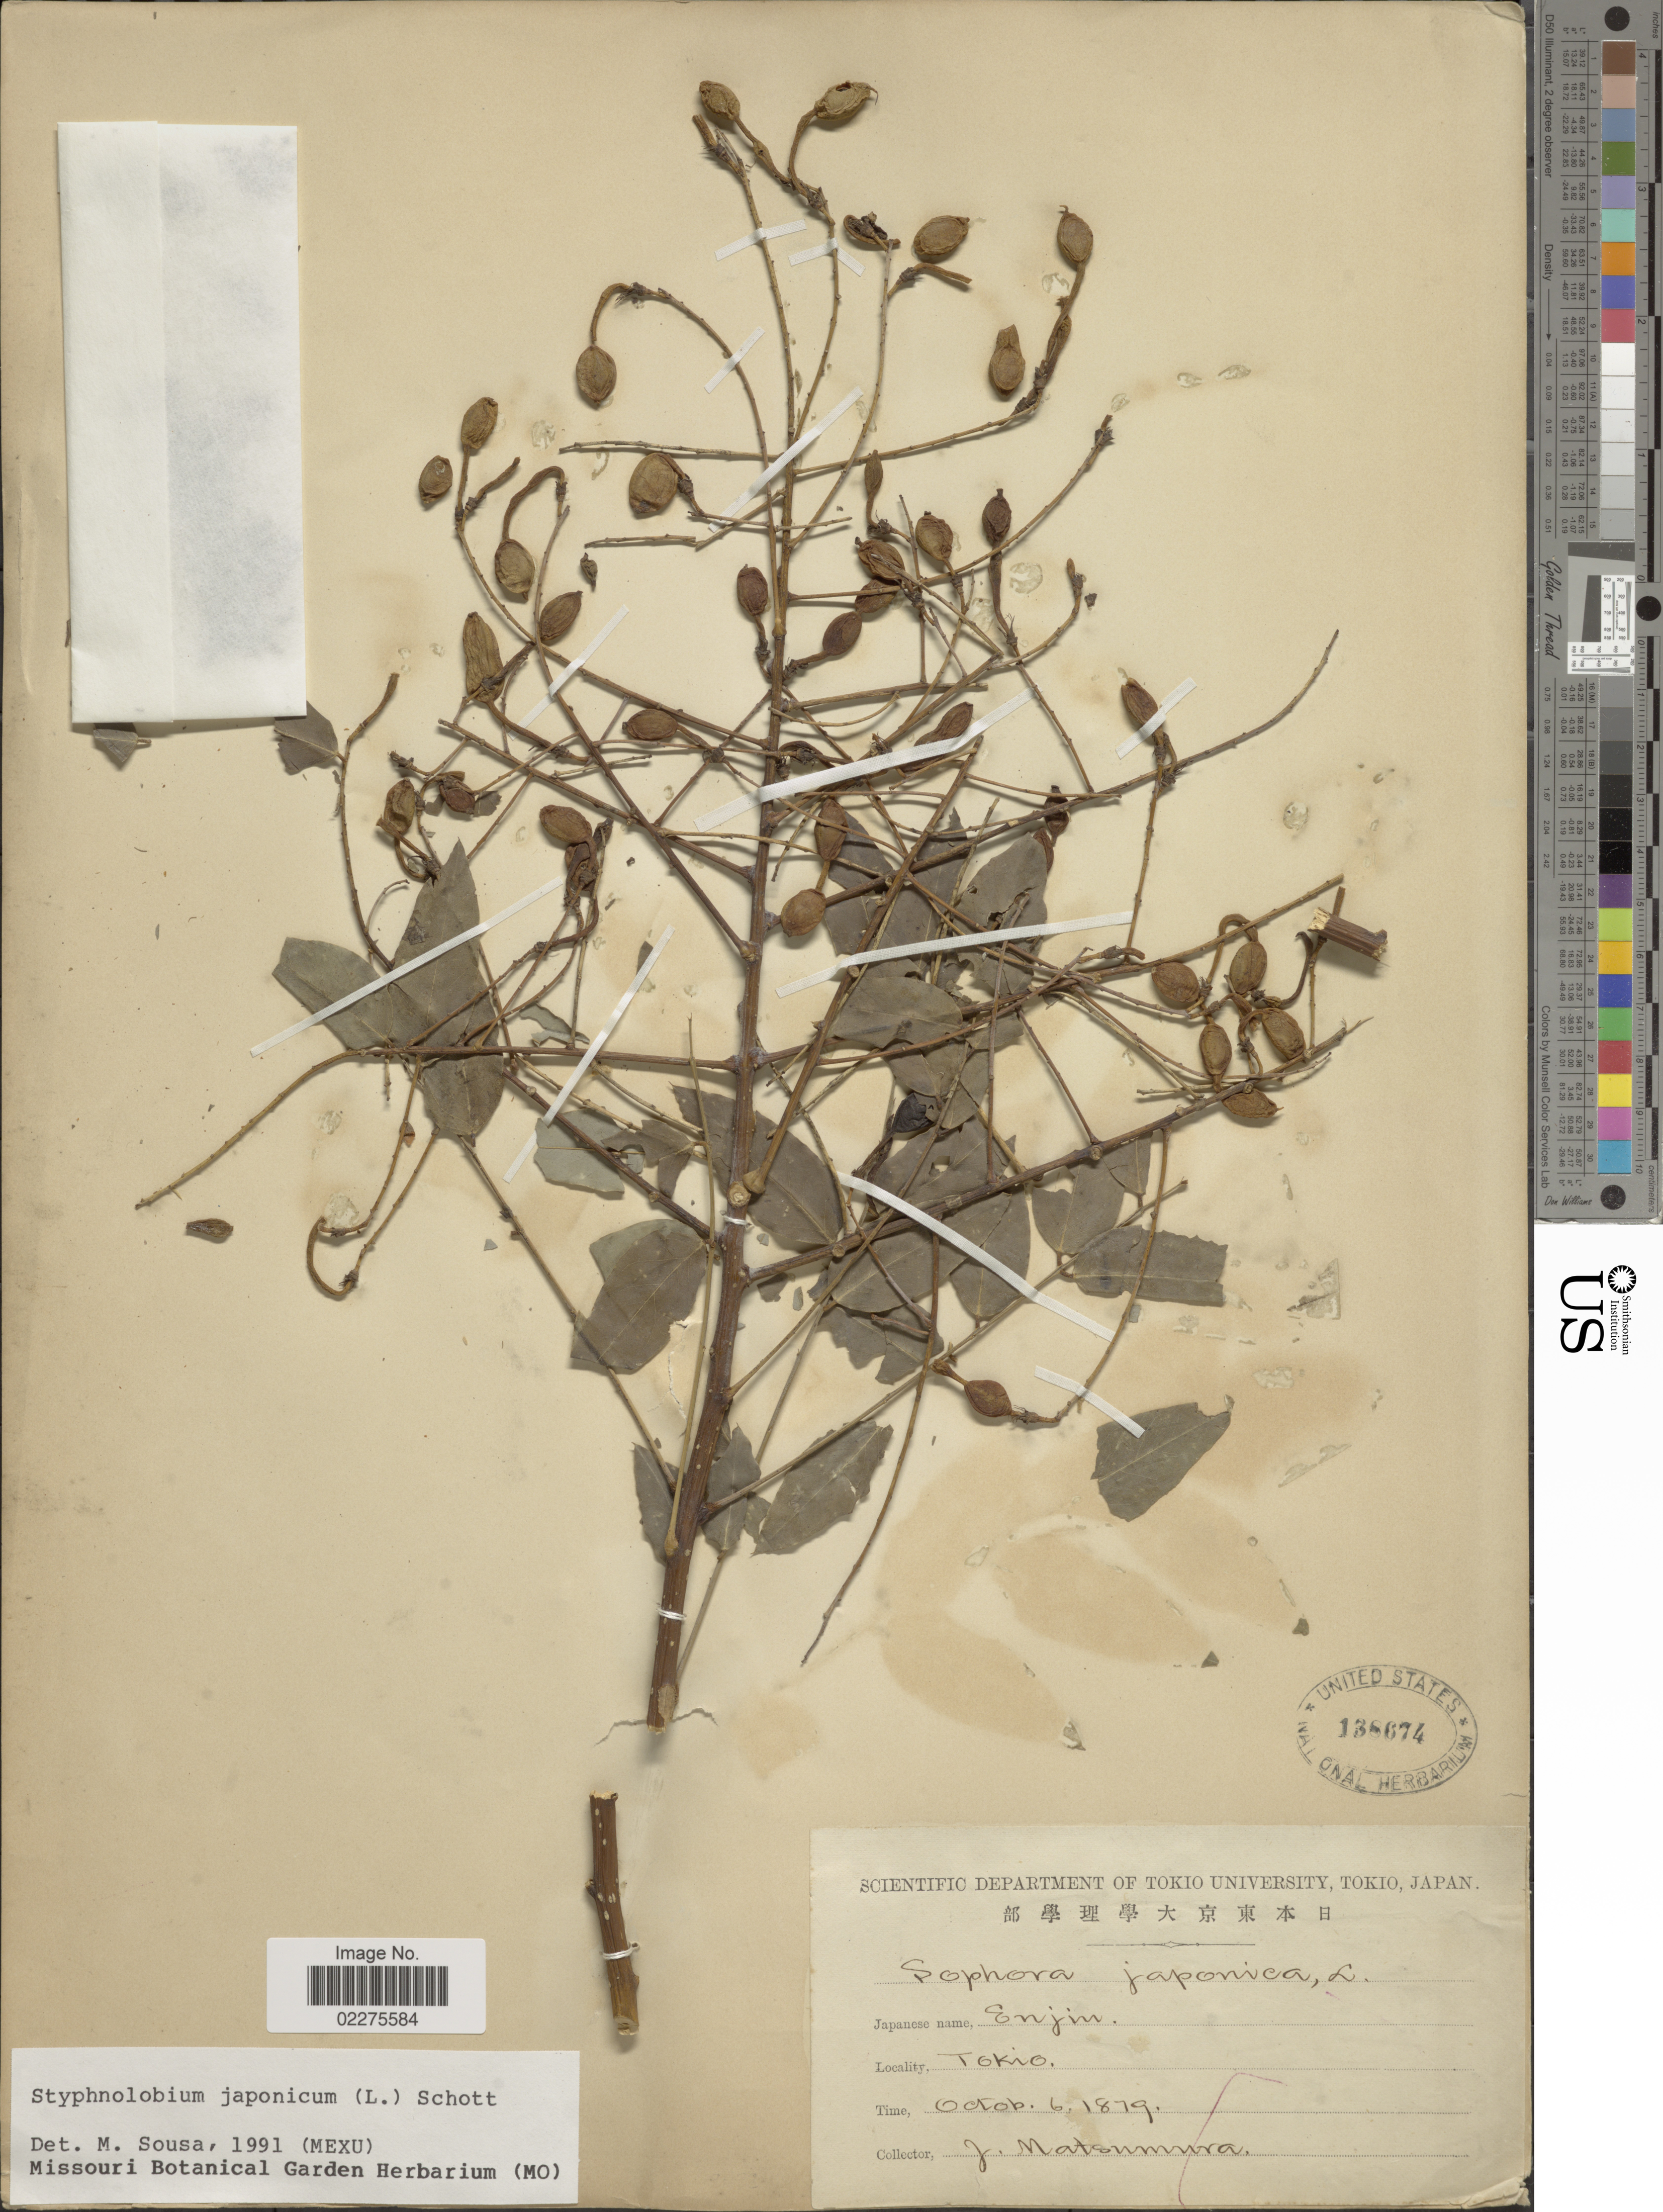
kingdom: Plantae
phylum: Tracheophyta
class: Magnoliopsida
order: Fabales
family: Fabaceae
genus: Styphnolobium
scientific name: Styphnolobium japonicum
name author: (L.) Schott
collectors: J. Matsumura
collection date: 1879-10-06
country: Japan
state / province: Tokyo, Federal City of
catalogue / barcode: US 138674